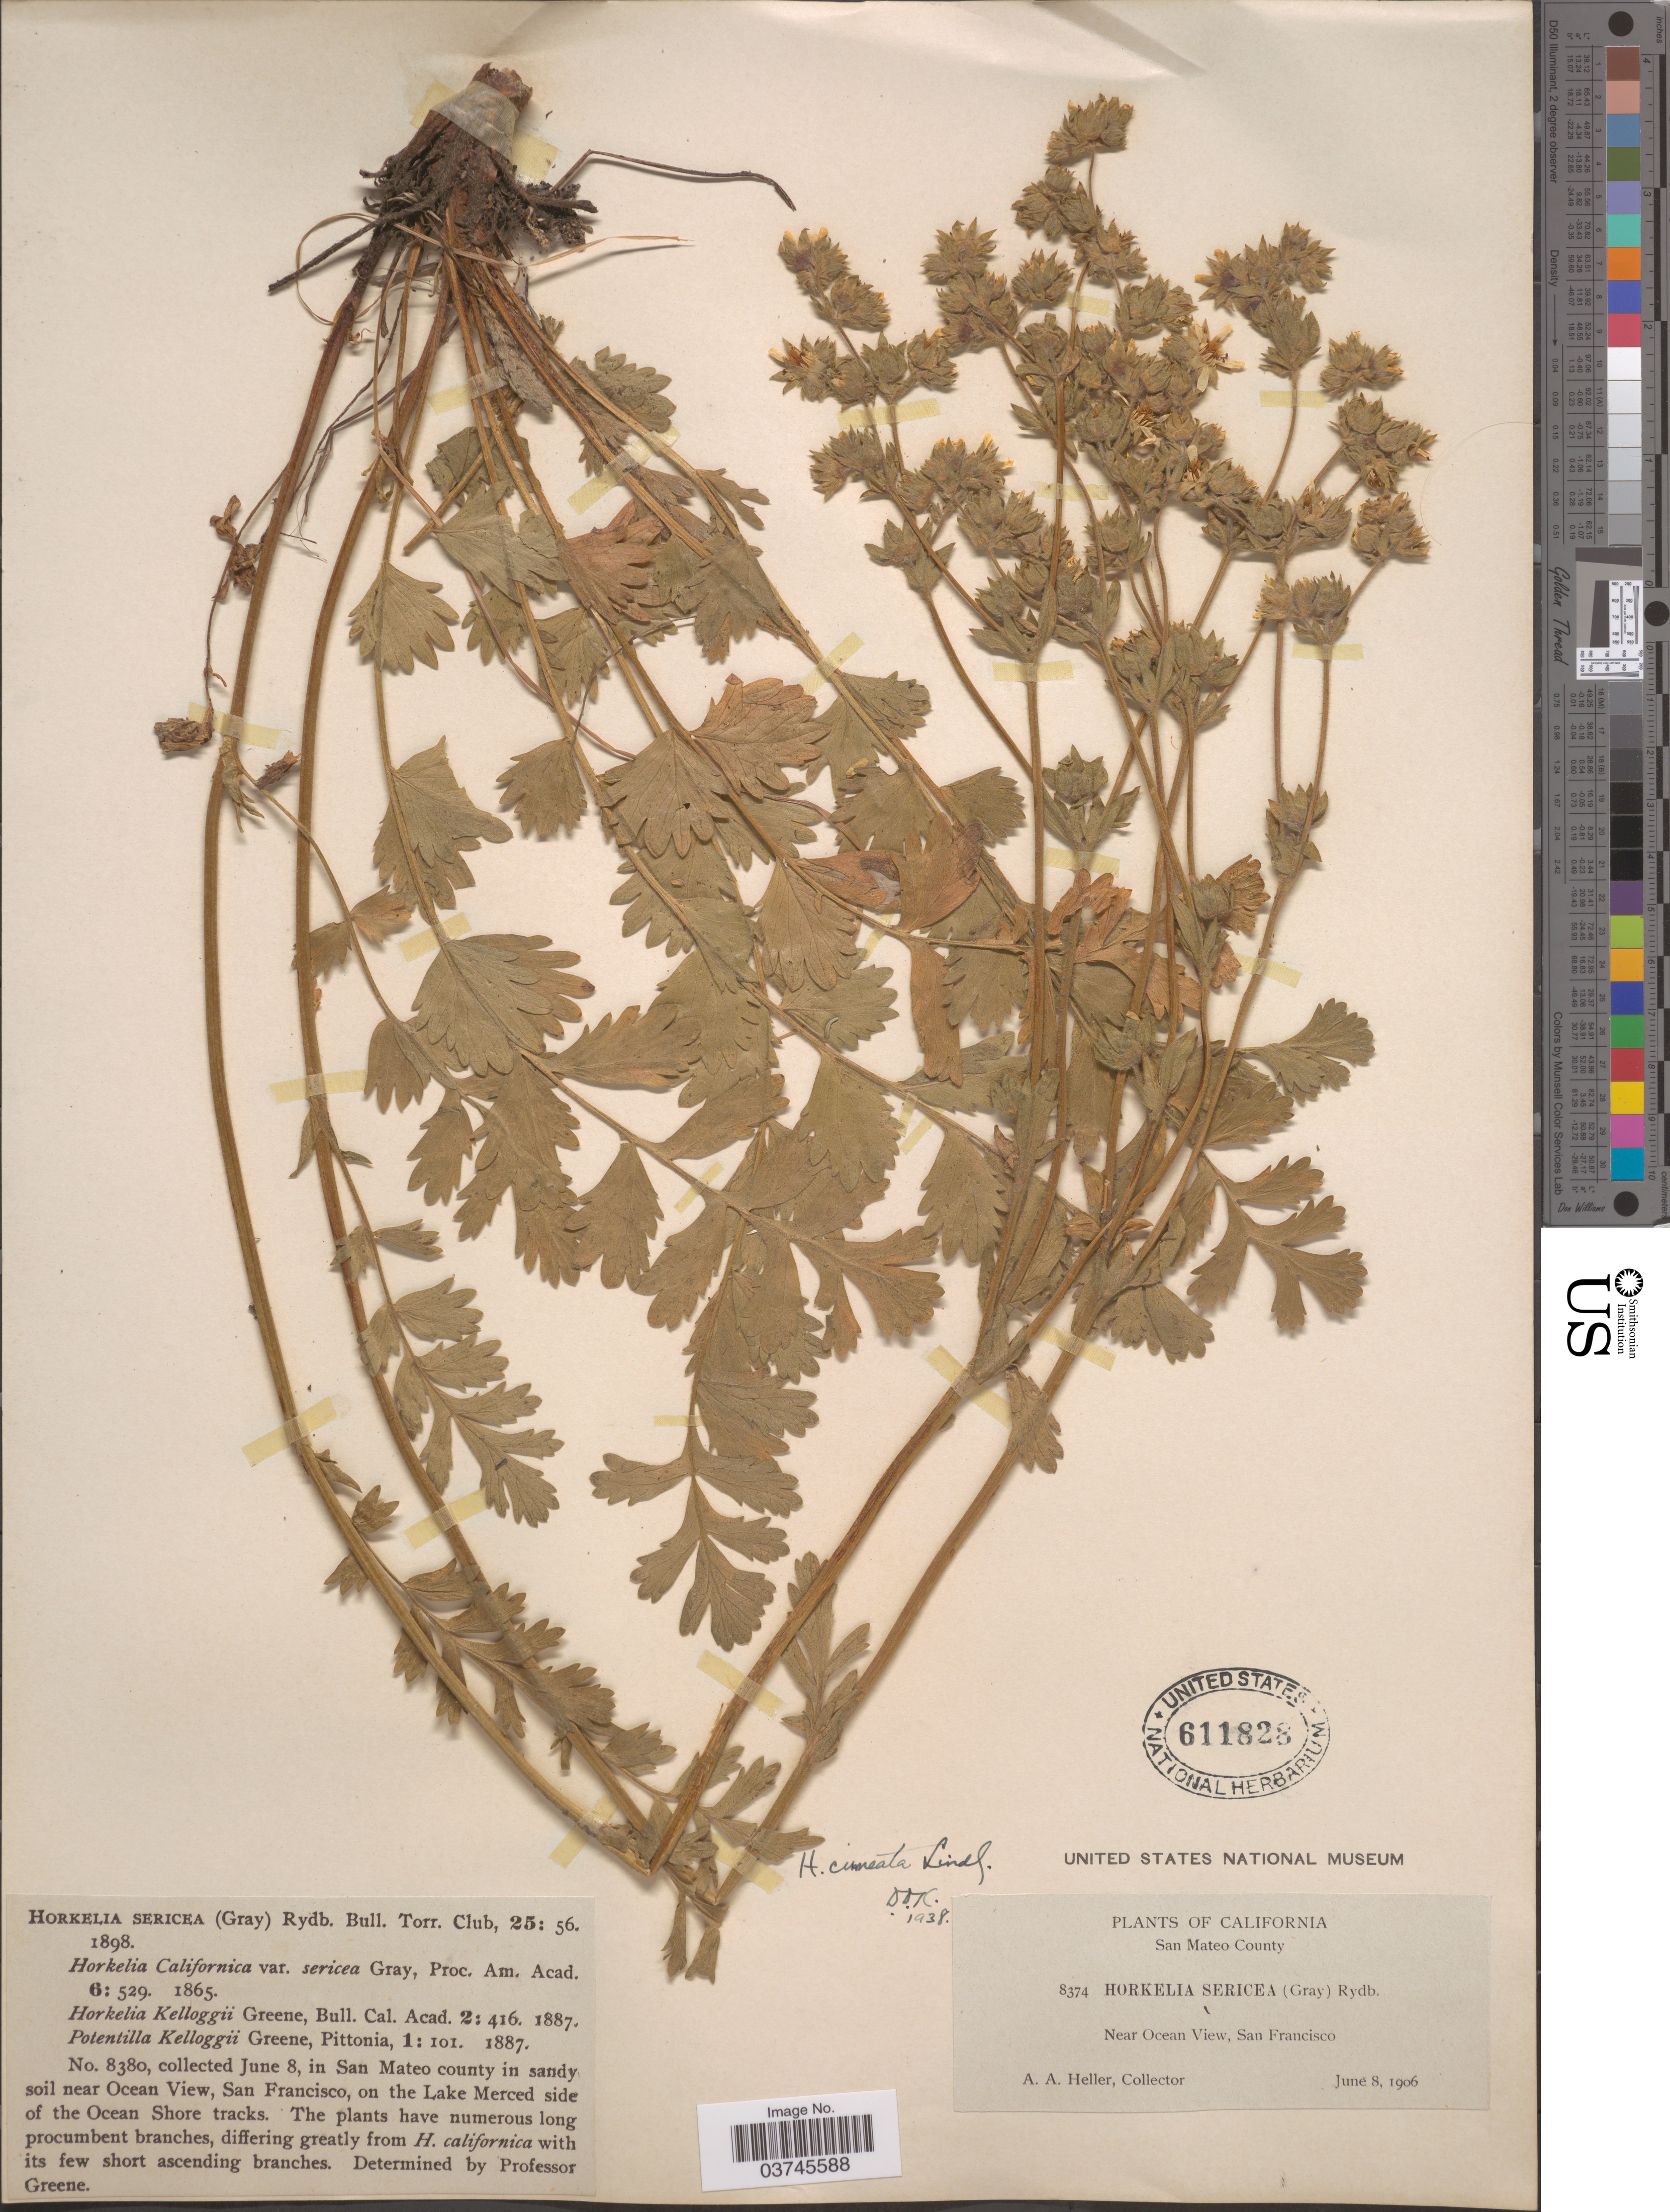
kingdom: Plantae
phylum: Tracheophyta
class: Magnoliopsida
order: Rosales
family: Rosaceae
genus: Potentilla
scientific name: Potentilla lindleyi var. sericea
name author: (A. Gray) J.T. Howell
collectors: A. A. Heller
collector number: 8374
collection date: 1906-06-08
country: United States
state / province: California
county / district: San Mateo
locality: San Mateo County. Near Ocean View, San Francisco. On the Lake Merced side of the Ocean Shore tracks.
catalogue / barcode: US 611828